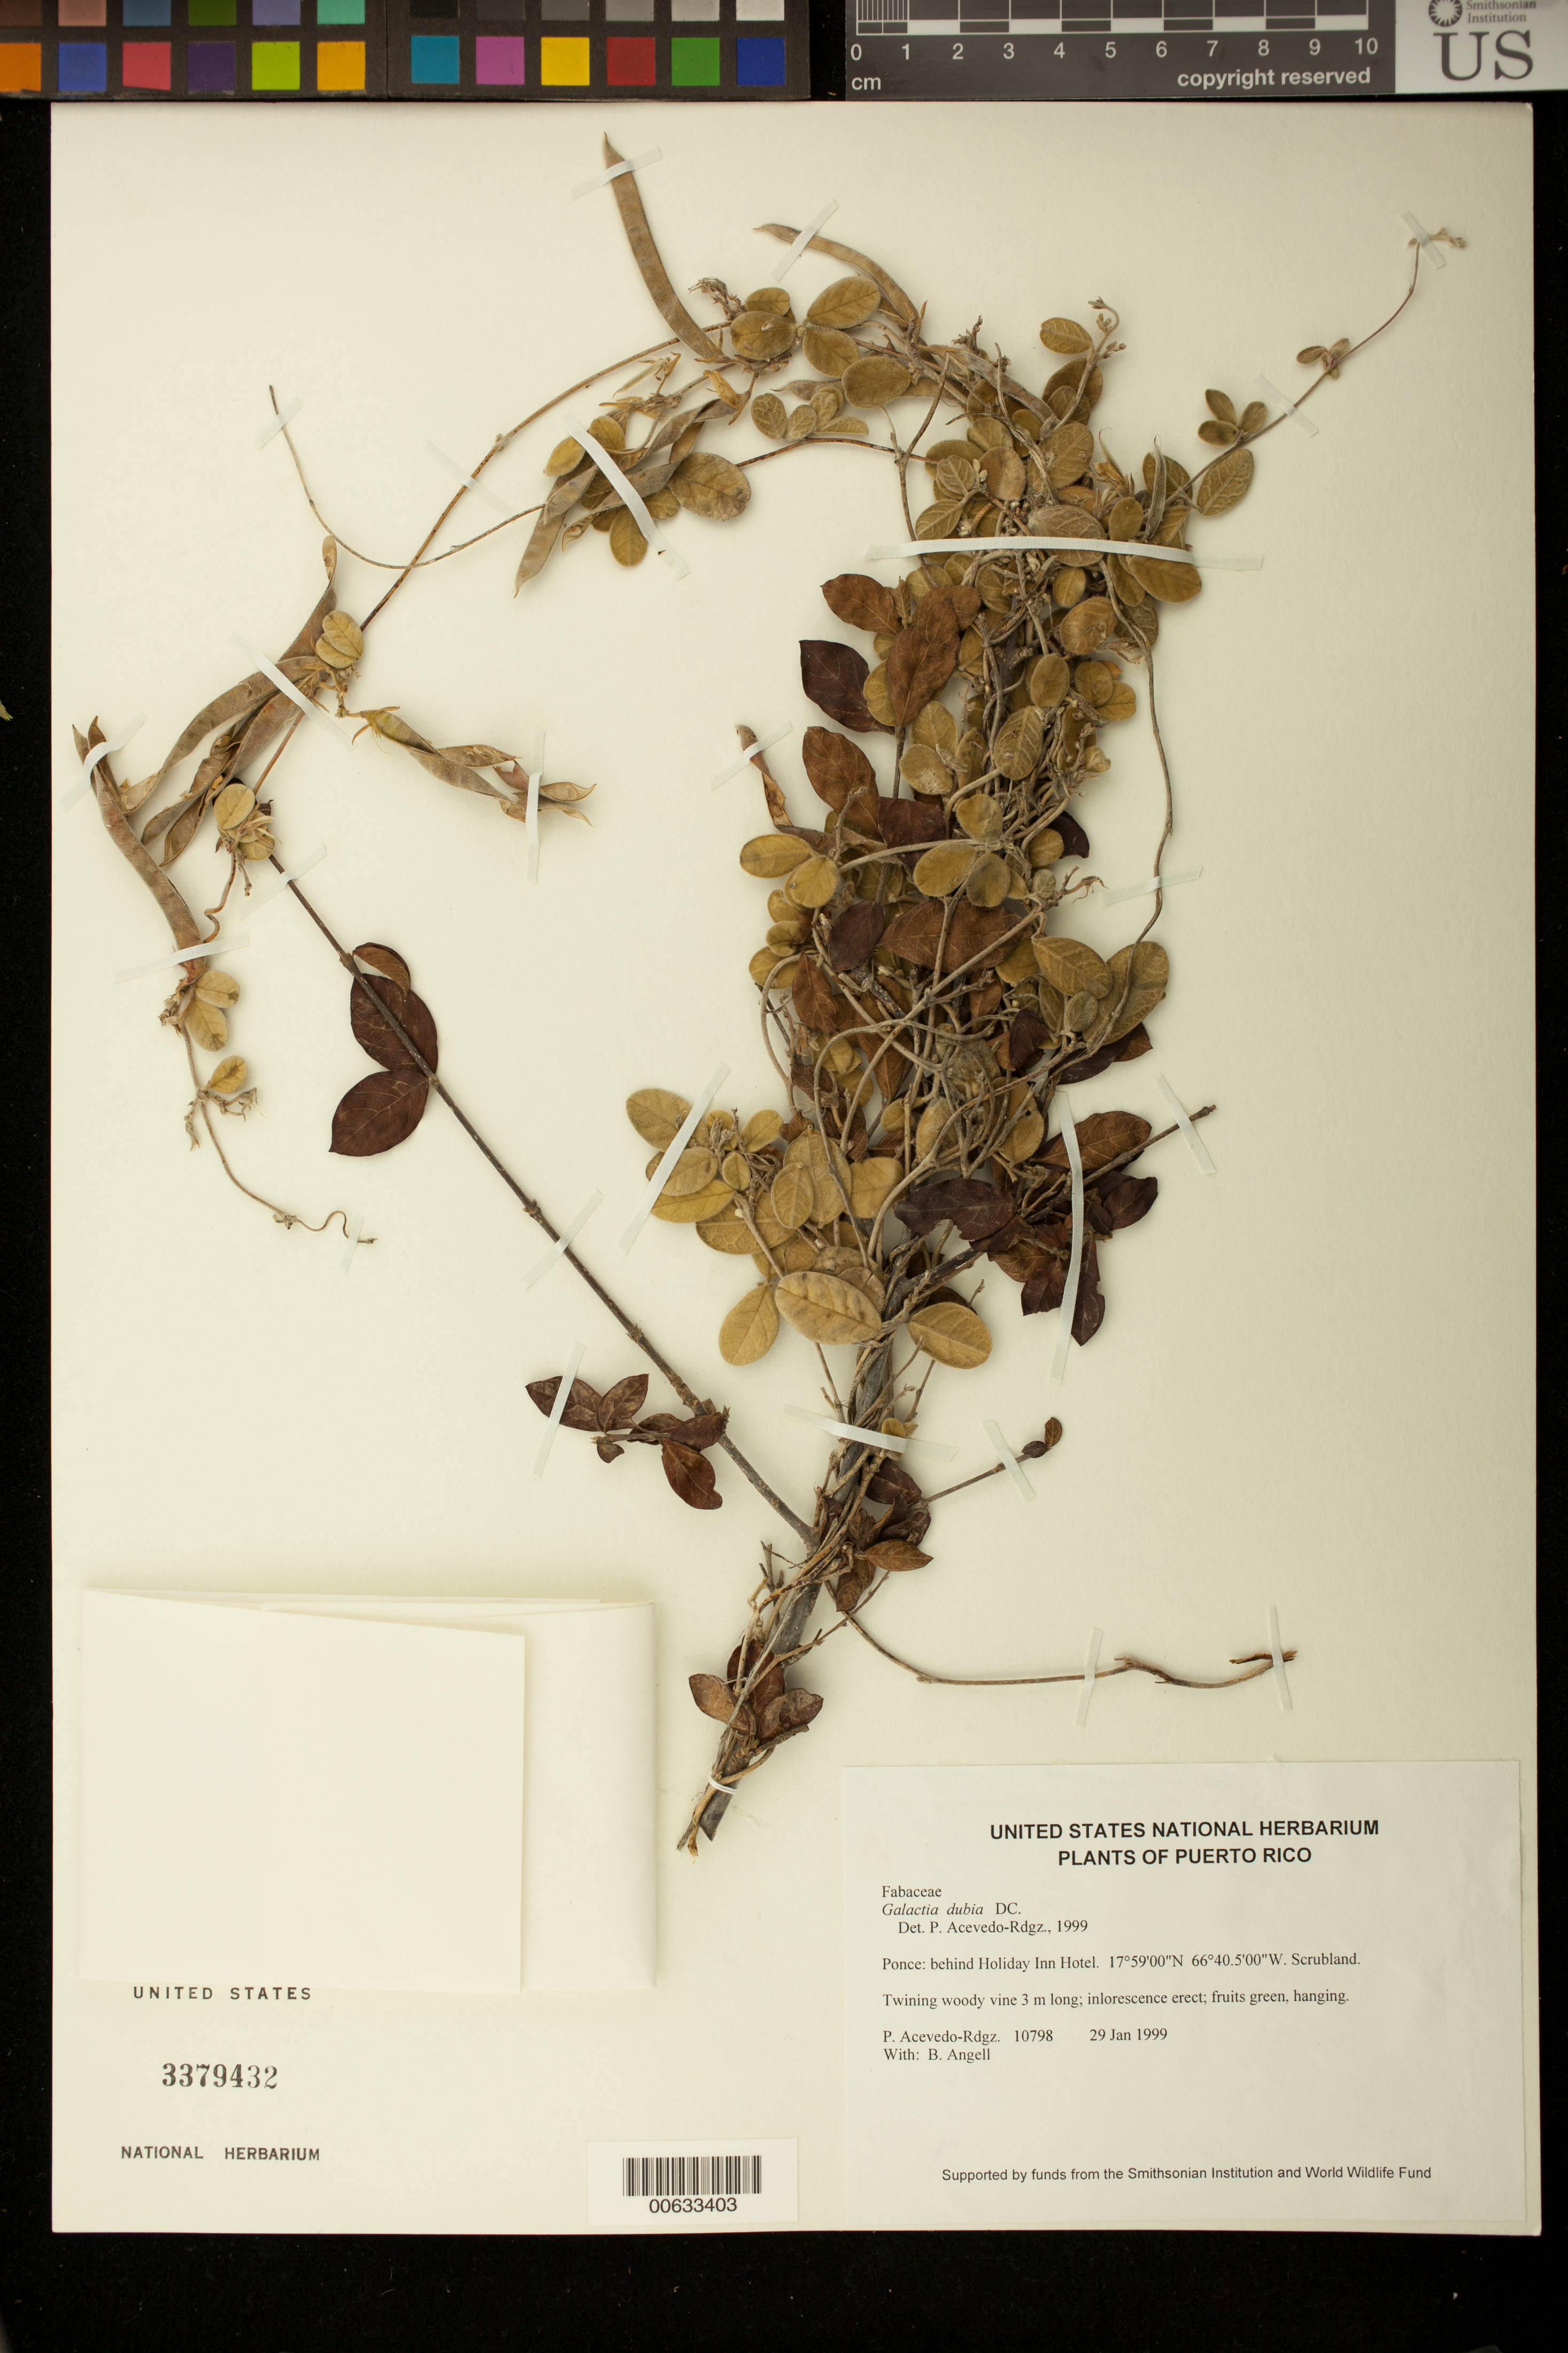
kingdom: Plantae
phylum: Tracheophyta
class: Magnoliopsida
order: Fabales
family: Fabaceae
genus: Galactia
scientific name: Galactia dubia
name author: DC.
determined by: Acevedo-Rodríguez, P., (BOT), Smithsonian Institution - National Museum of Natural History (UNITED STATES)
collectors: P. Acevedo-Rodr. & Bobbi Angell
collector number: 10798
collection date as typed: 29 Jan 1999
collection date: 1999-01-29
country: Puerto Rico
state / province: Ponce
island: Puerto Rico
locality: Ponce: behind Holiday Inn Hotel.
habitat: Scrubland.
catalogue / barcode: US 3379432